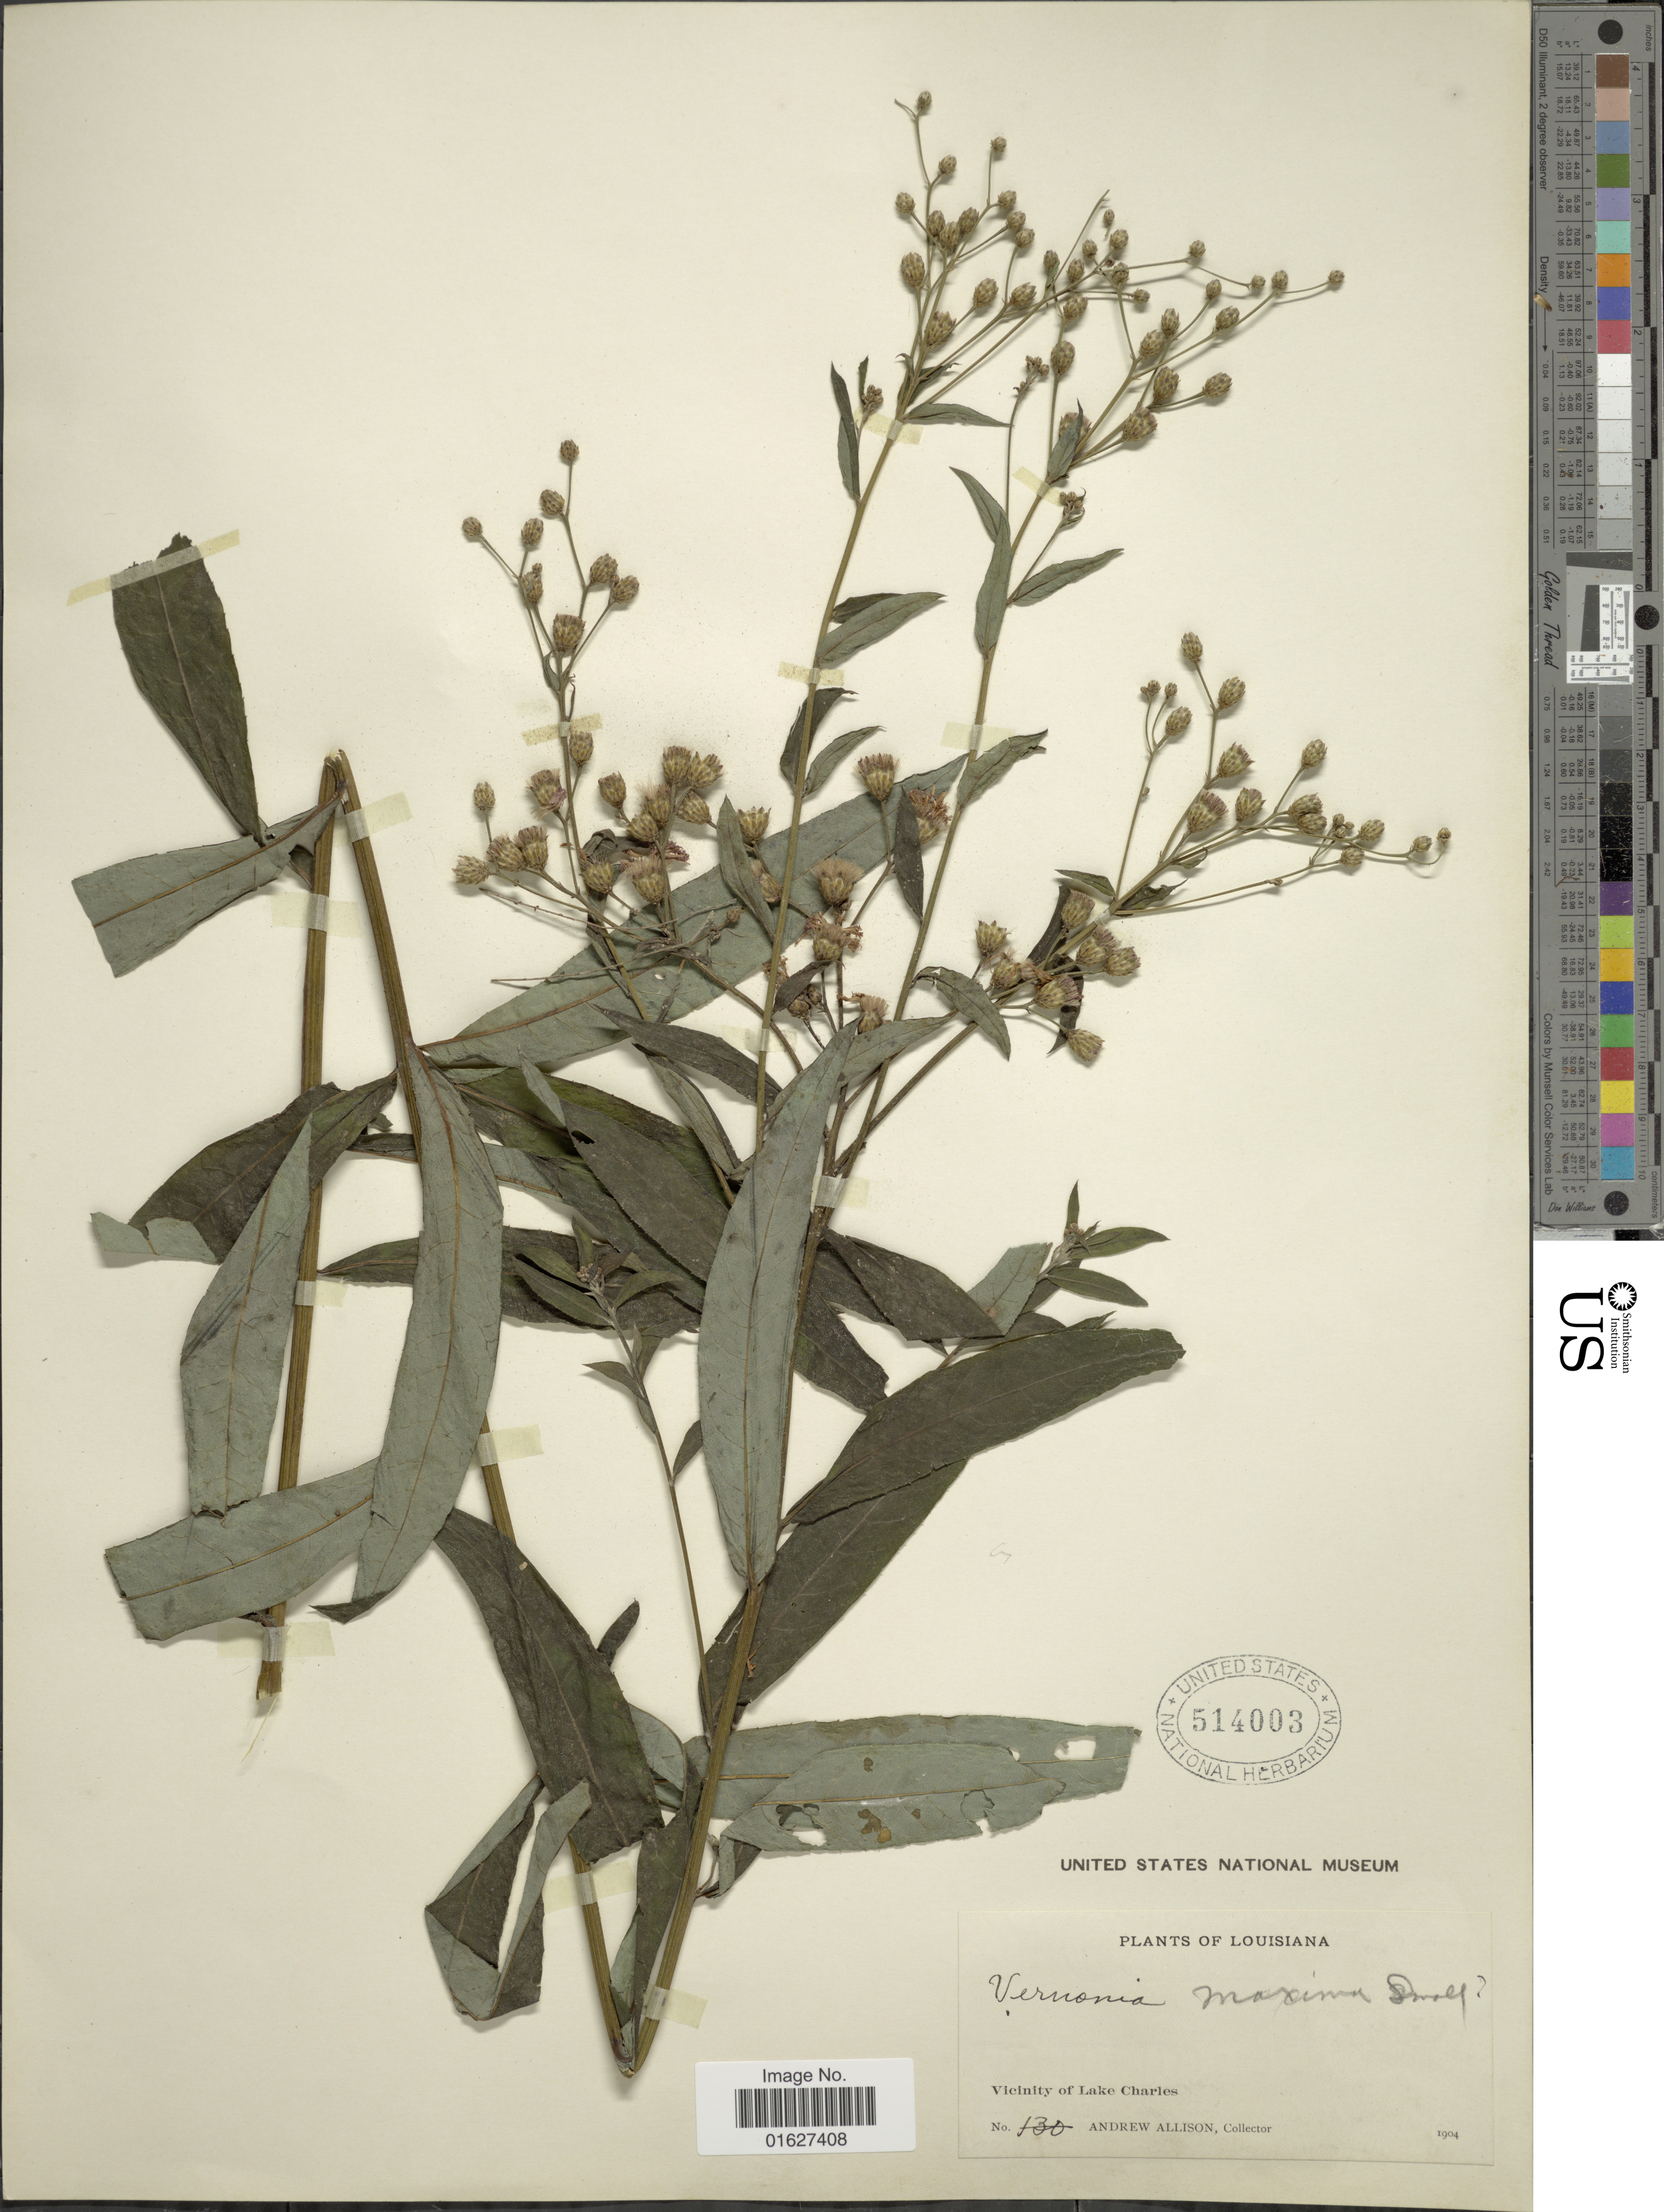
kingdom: Plantae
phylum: Tracheophyta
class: Magnoliopsida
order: Asterales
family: Asteraceae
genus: Vernonia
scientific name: Vernonia gigantea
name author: (Walter) Trel.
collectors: A. Allison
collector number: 130*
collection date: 1904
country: United States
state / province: Louisiana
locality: Vicinity of Lake Charles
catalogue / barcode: US 514003